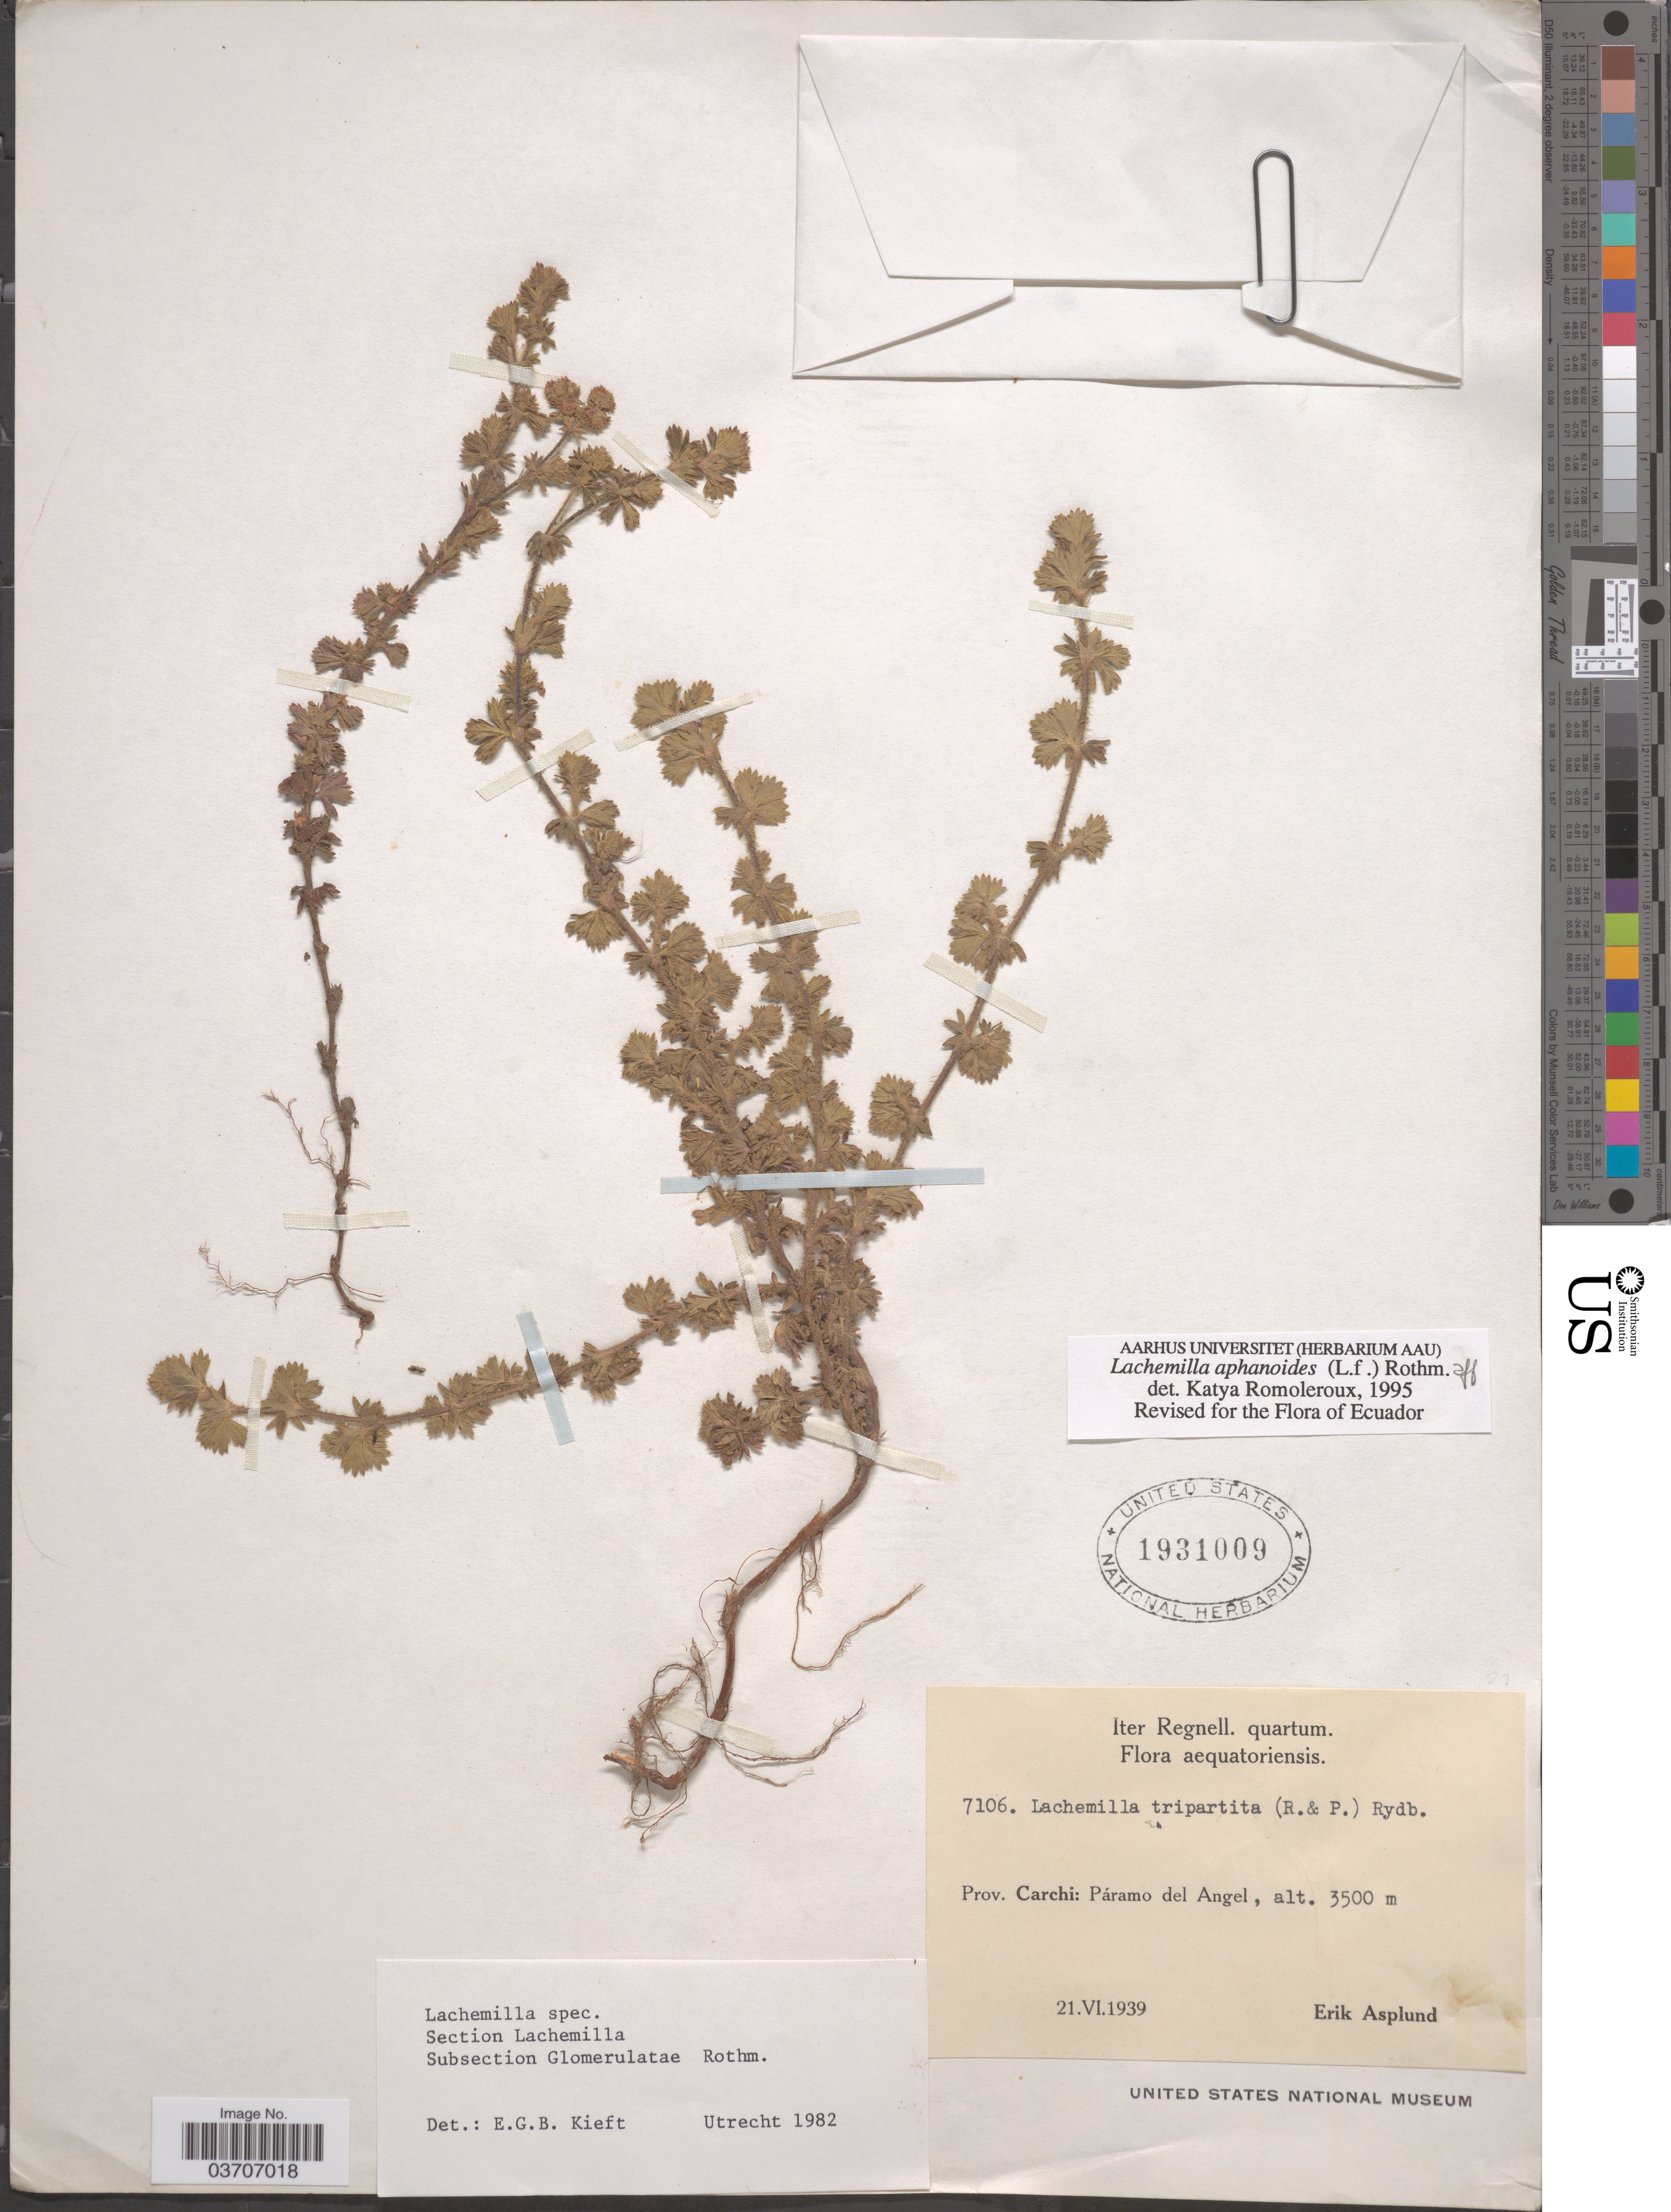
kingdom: Plantae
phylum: Tracheophyta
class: Magnoliopsida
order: Rosales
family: Rosaceae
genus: Lachemilla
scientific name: Lachemilla aphanoides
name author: (Mutis ex L. f.) Rothm.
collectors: E. Asplund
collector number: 7106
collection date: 1939-06-21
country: Ecuador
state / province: Carchi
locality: Páramo del Angel.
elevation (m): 3500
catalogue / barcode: US 1931009